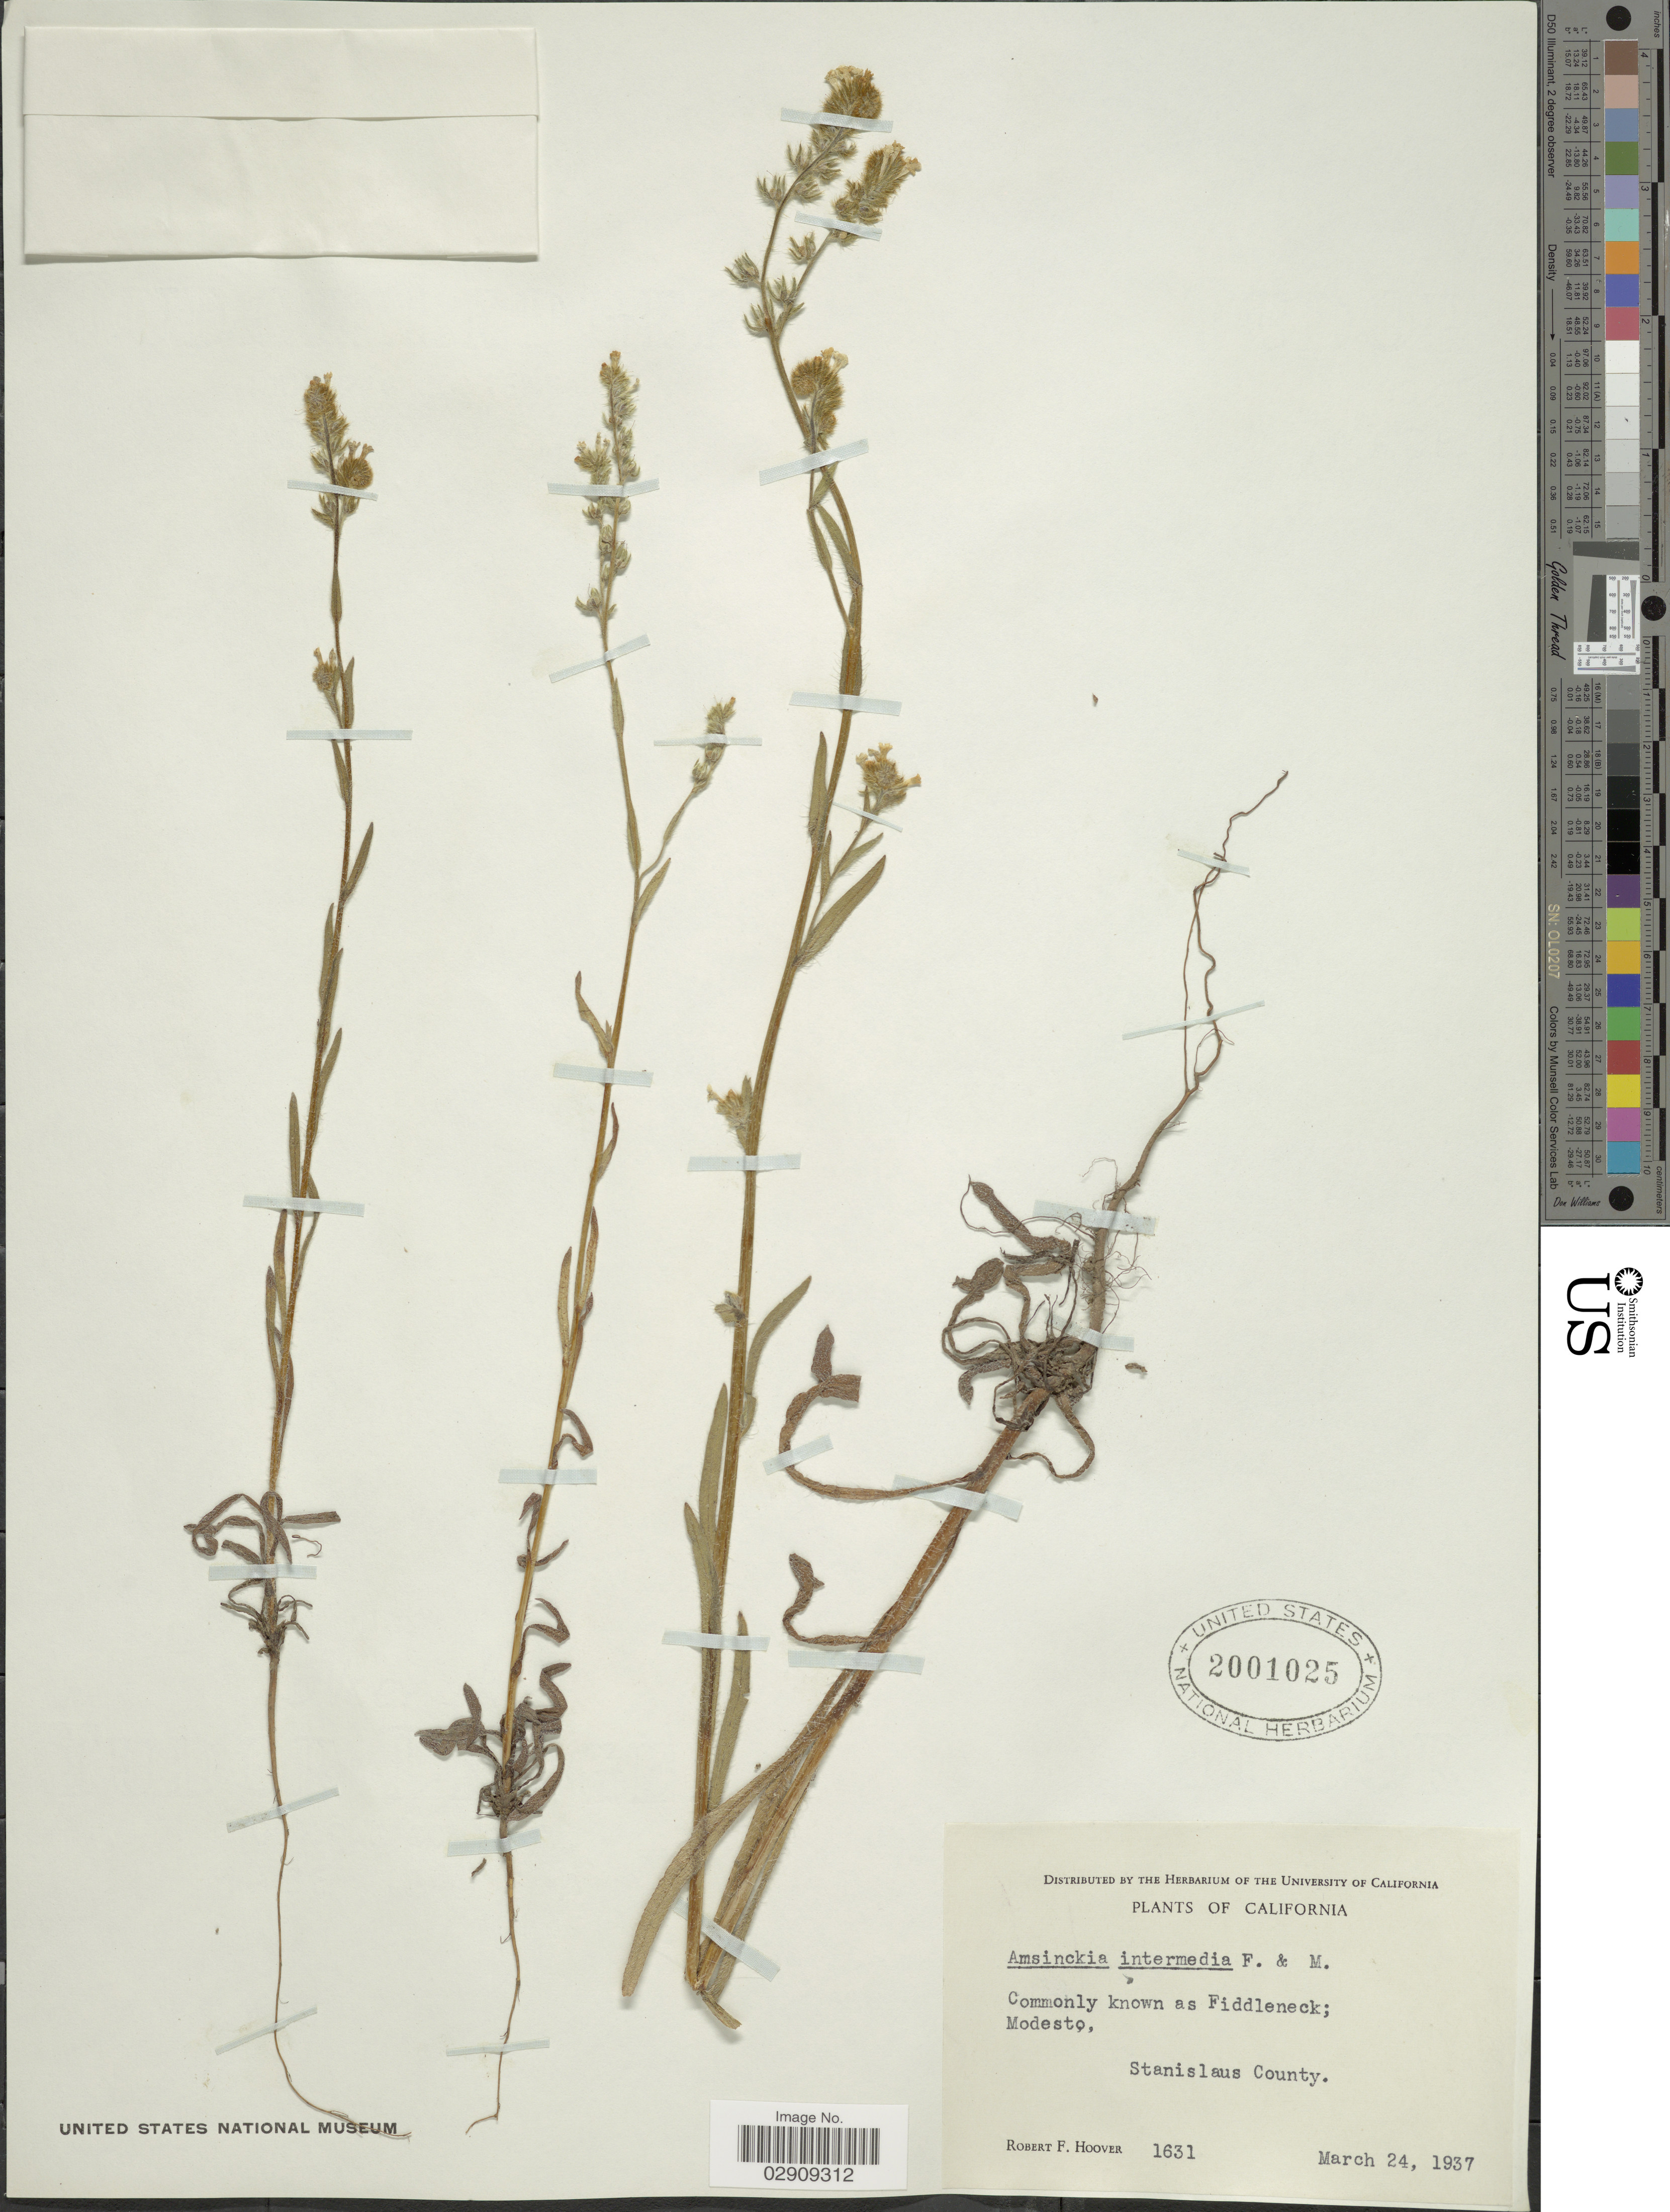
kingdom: Plantae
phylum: Tracheophyta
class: Magnoliopsida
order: Boraginales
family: Boraginaceae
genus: Amsinckia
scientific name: Amsinckia menziesii var. intermedia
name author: (Fisch. & C.A. Mey.) Ganders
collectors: R. F. Hoover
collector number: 1631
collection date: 1937-03-24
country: United States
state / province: California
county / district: Stanislaus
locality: Modesto, Stanislaus County.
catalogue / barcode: US 2001025